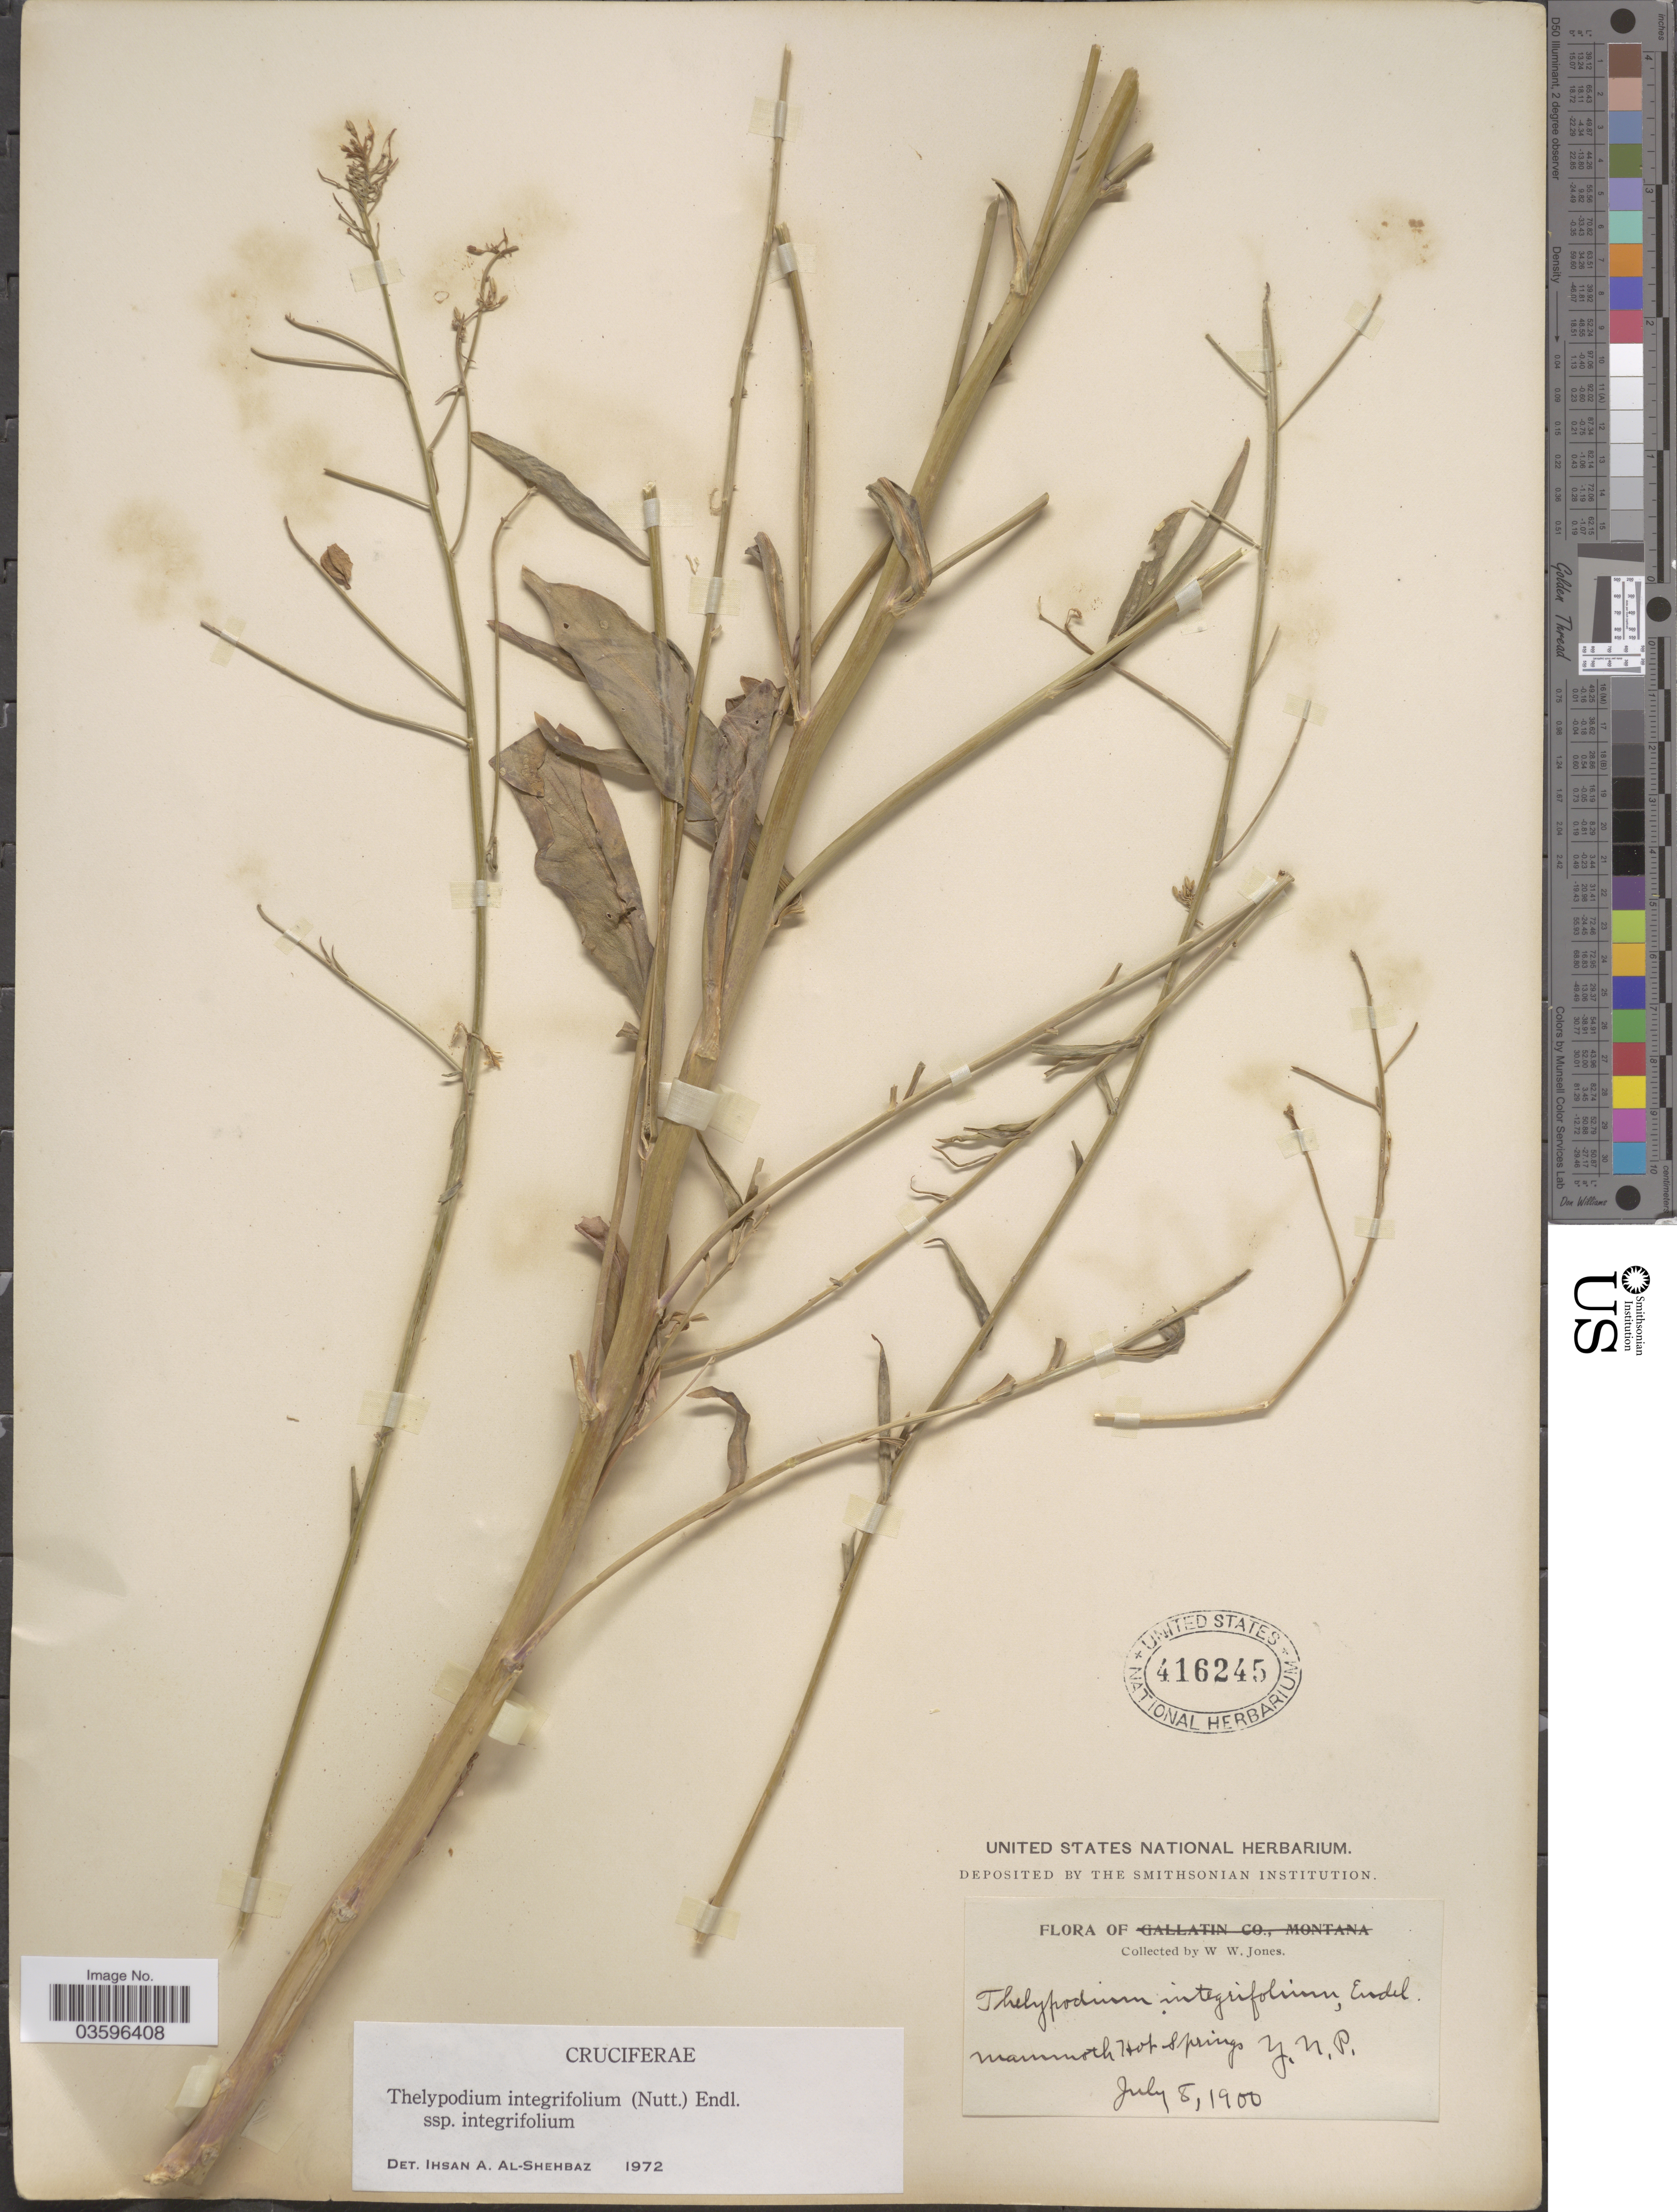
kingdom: Plantae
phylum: Tracheophyta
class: Magnoliopsida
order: Brassicales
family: Brassicaceae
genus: Thelypodium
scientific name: Thelypodium integrifolium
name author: (Nutt.) Endl.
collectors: W. W. Jones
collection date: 1900-07-08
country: United States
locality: Mammoth Hot Springs Y. N. P.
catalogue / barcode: US 416245